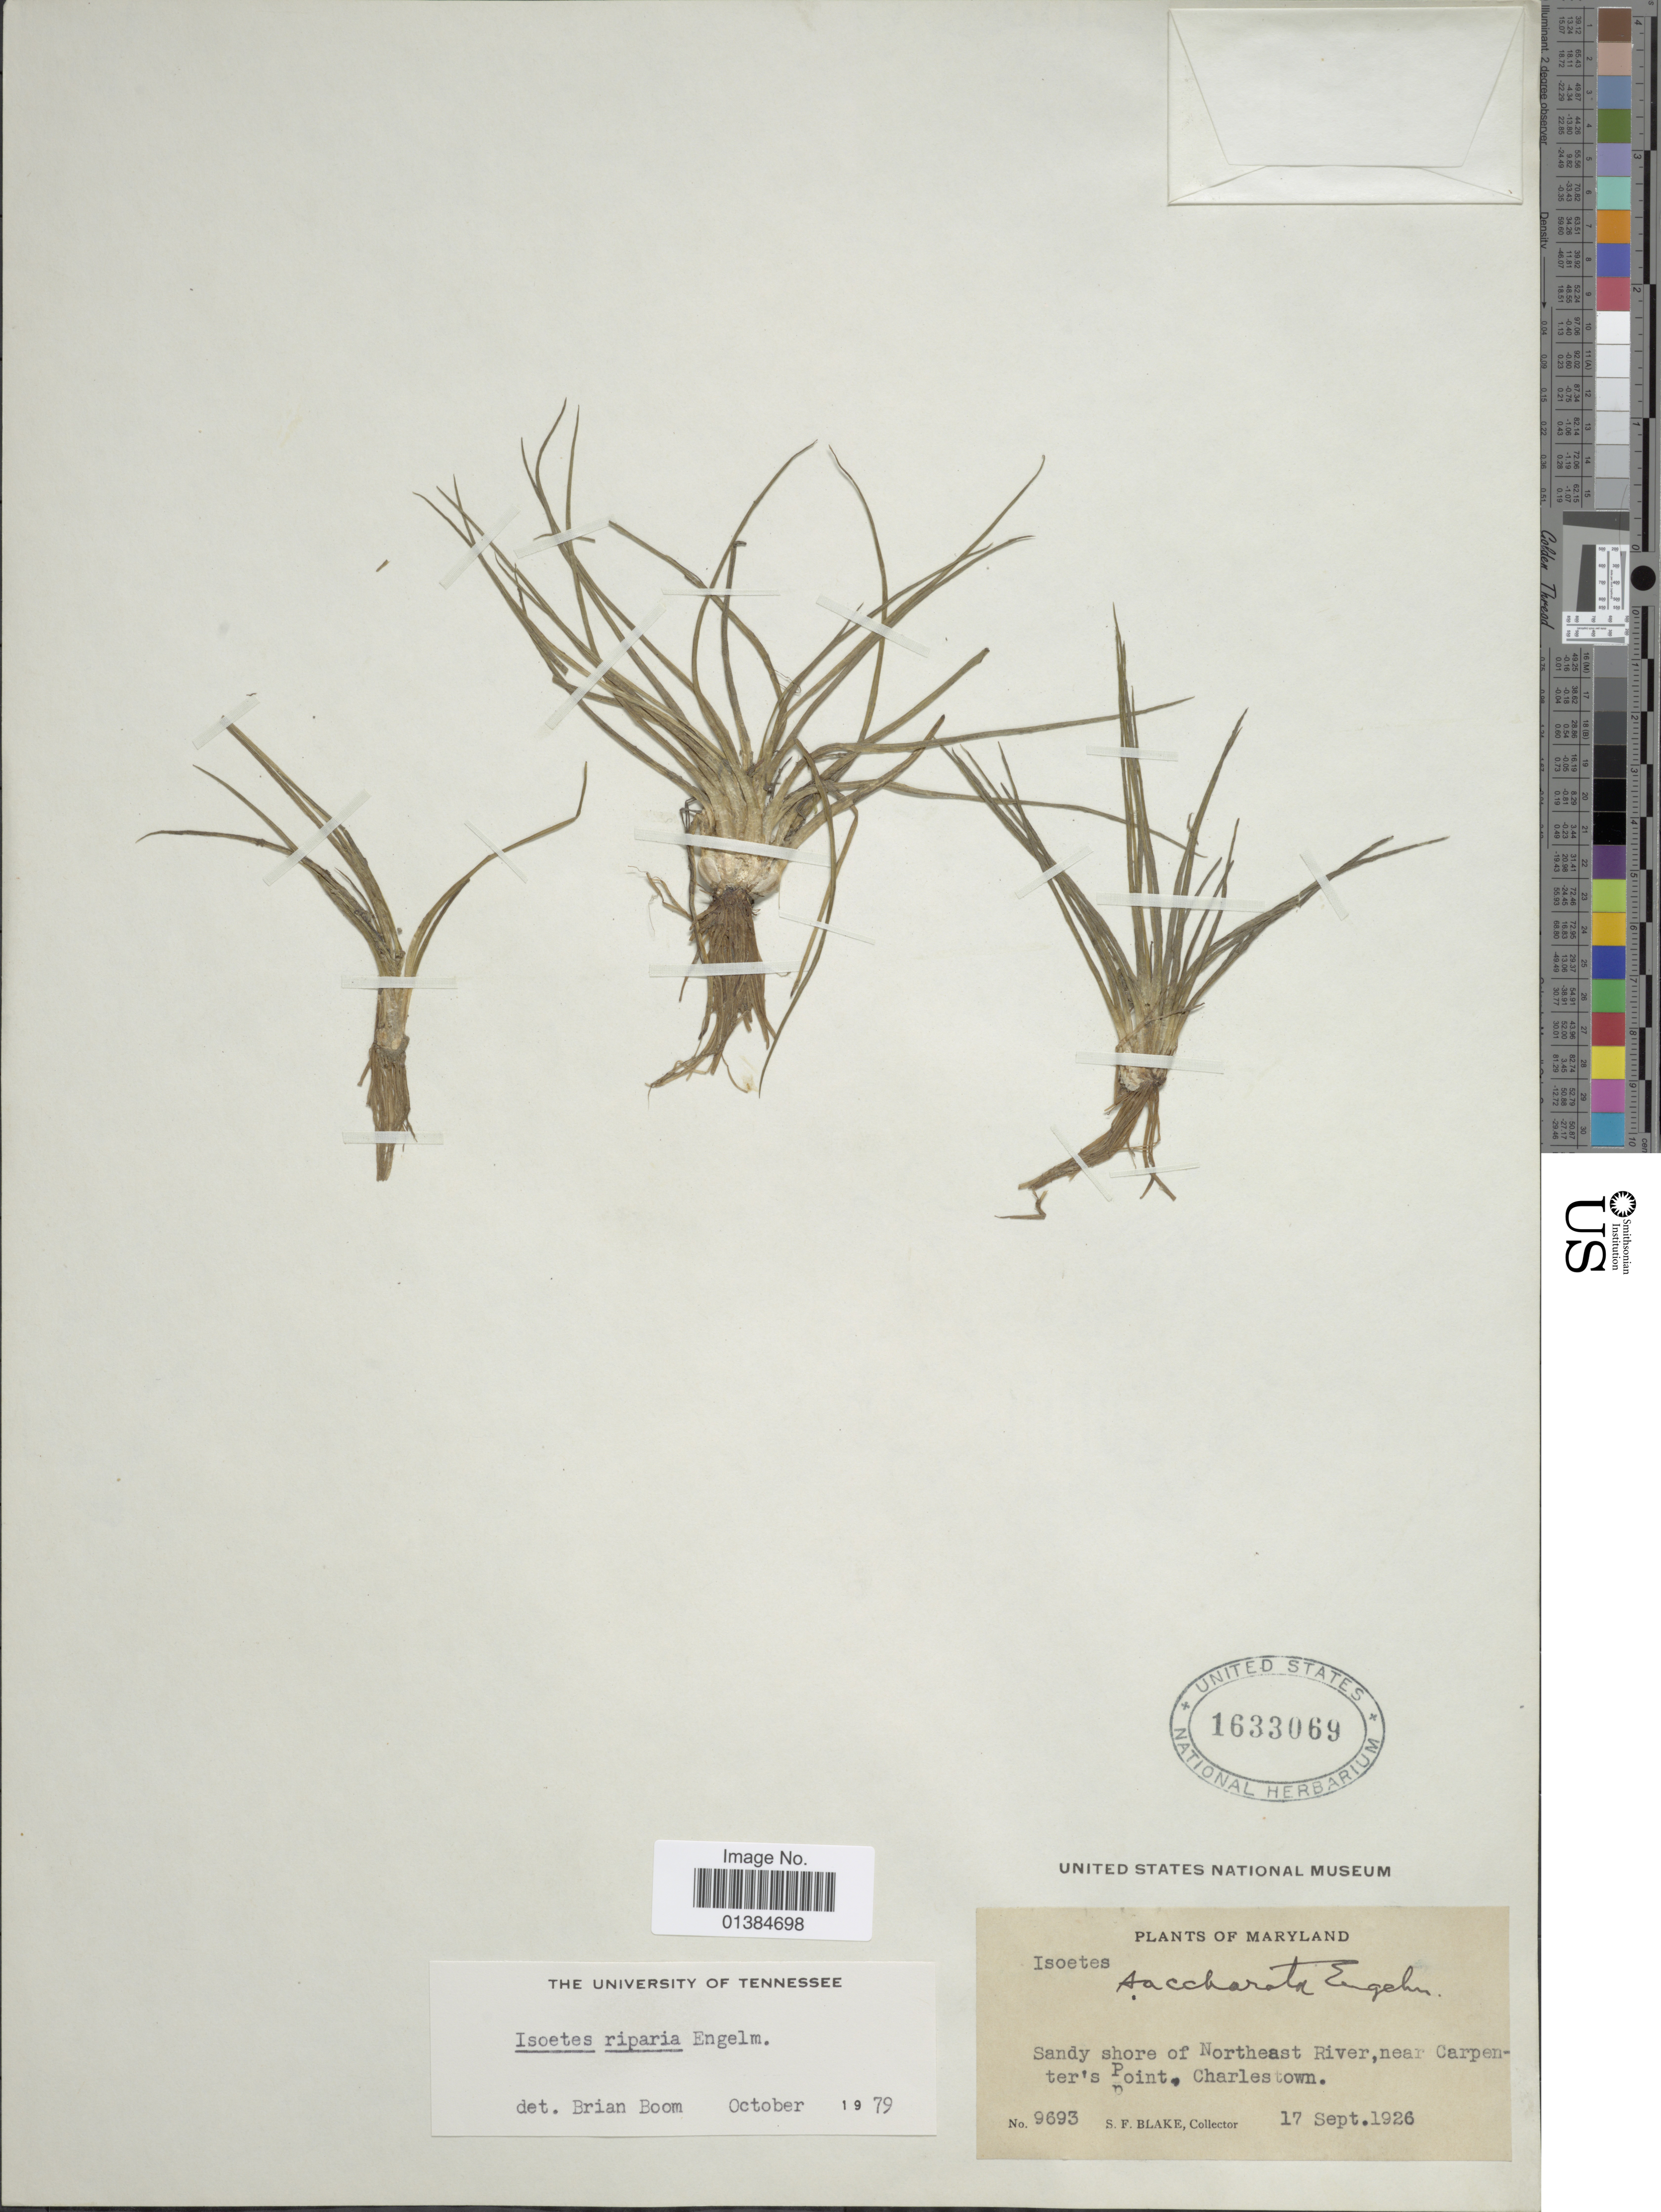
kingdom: Plantae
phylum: Tracheophyta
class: Lycopodiopsida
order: Isoetales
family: Isoetaceae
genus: Isoetes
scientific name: Isoetes riparia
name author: Engelm. ex A. Braun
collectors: S. Blake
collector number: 9693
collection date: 1926-09-17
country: United States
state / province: Maryland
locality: Sandy shore of Northeast (= Monocacy) River, near Carpenter's Point, Charlestown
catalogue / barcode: US 1633069